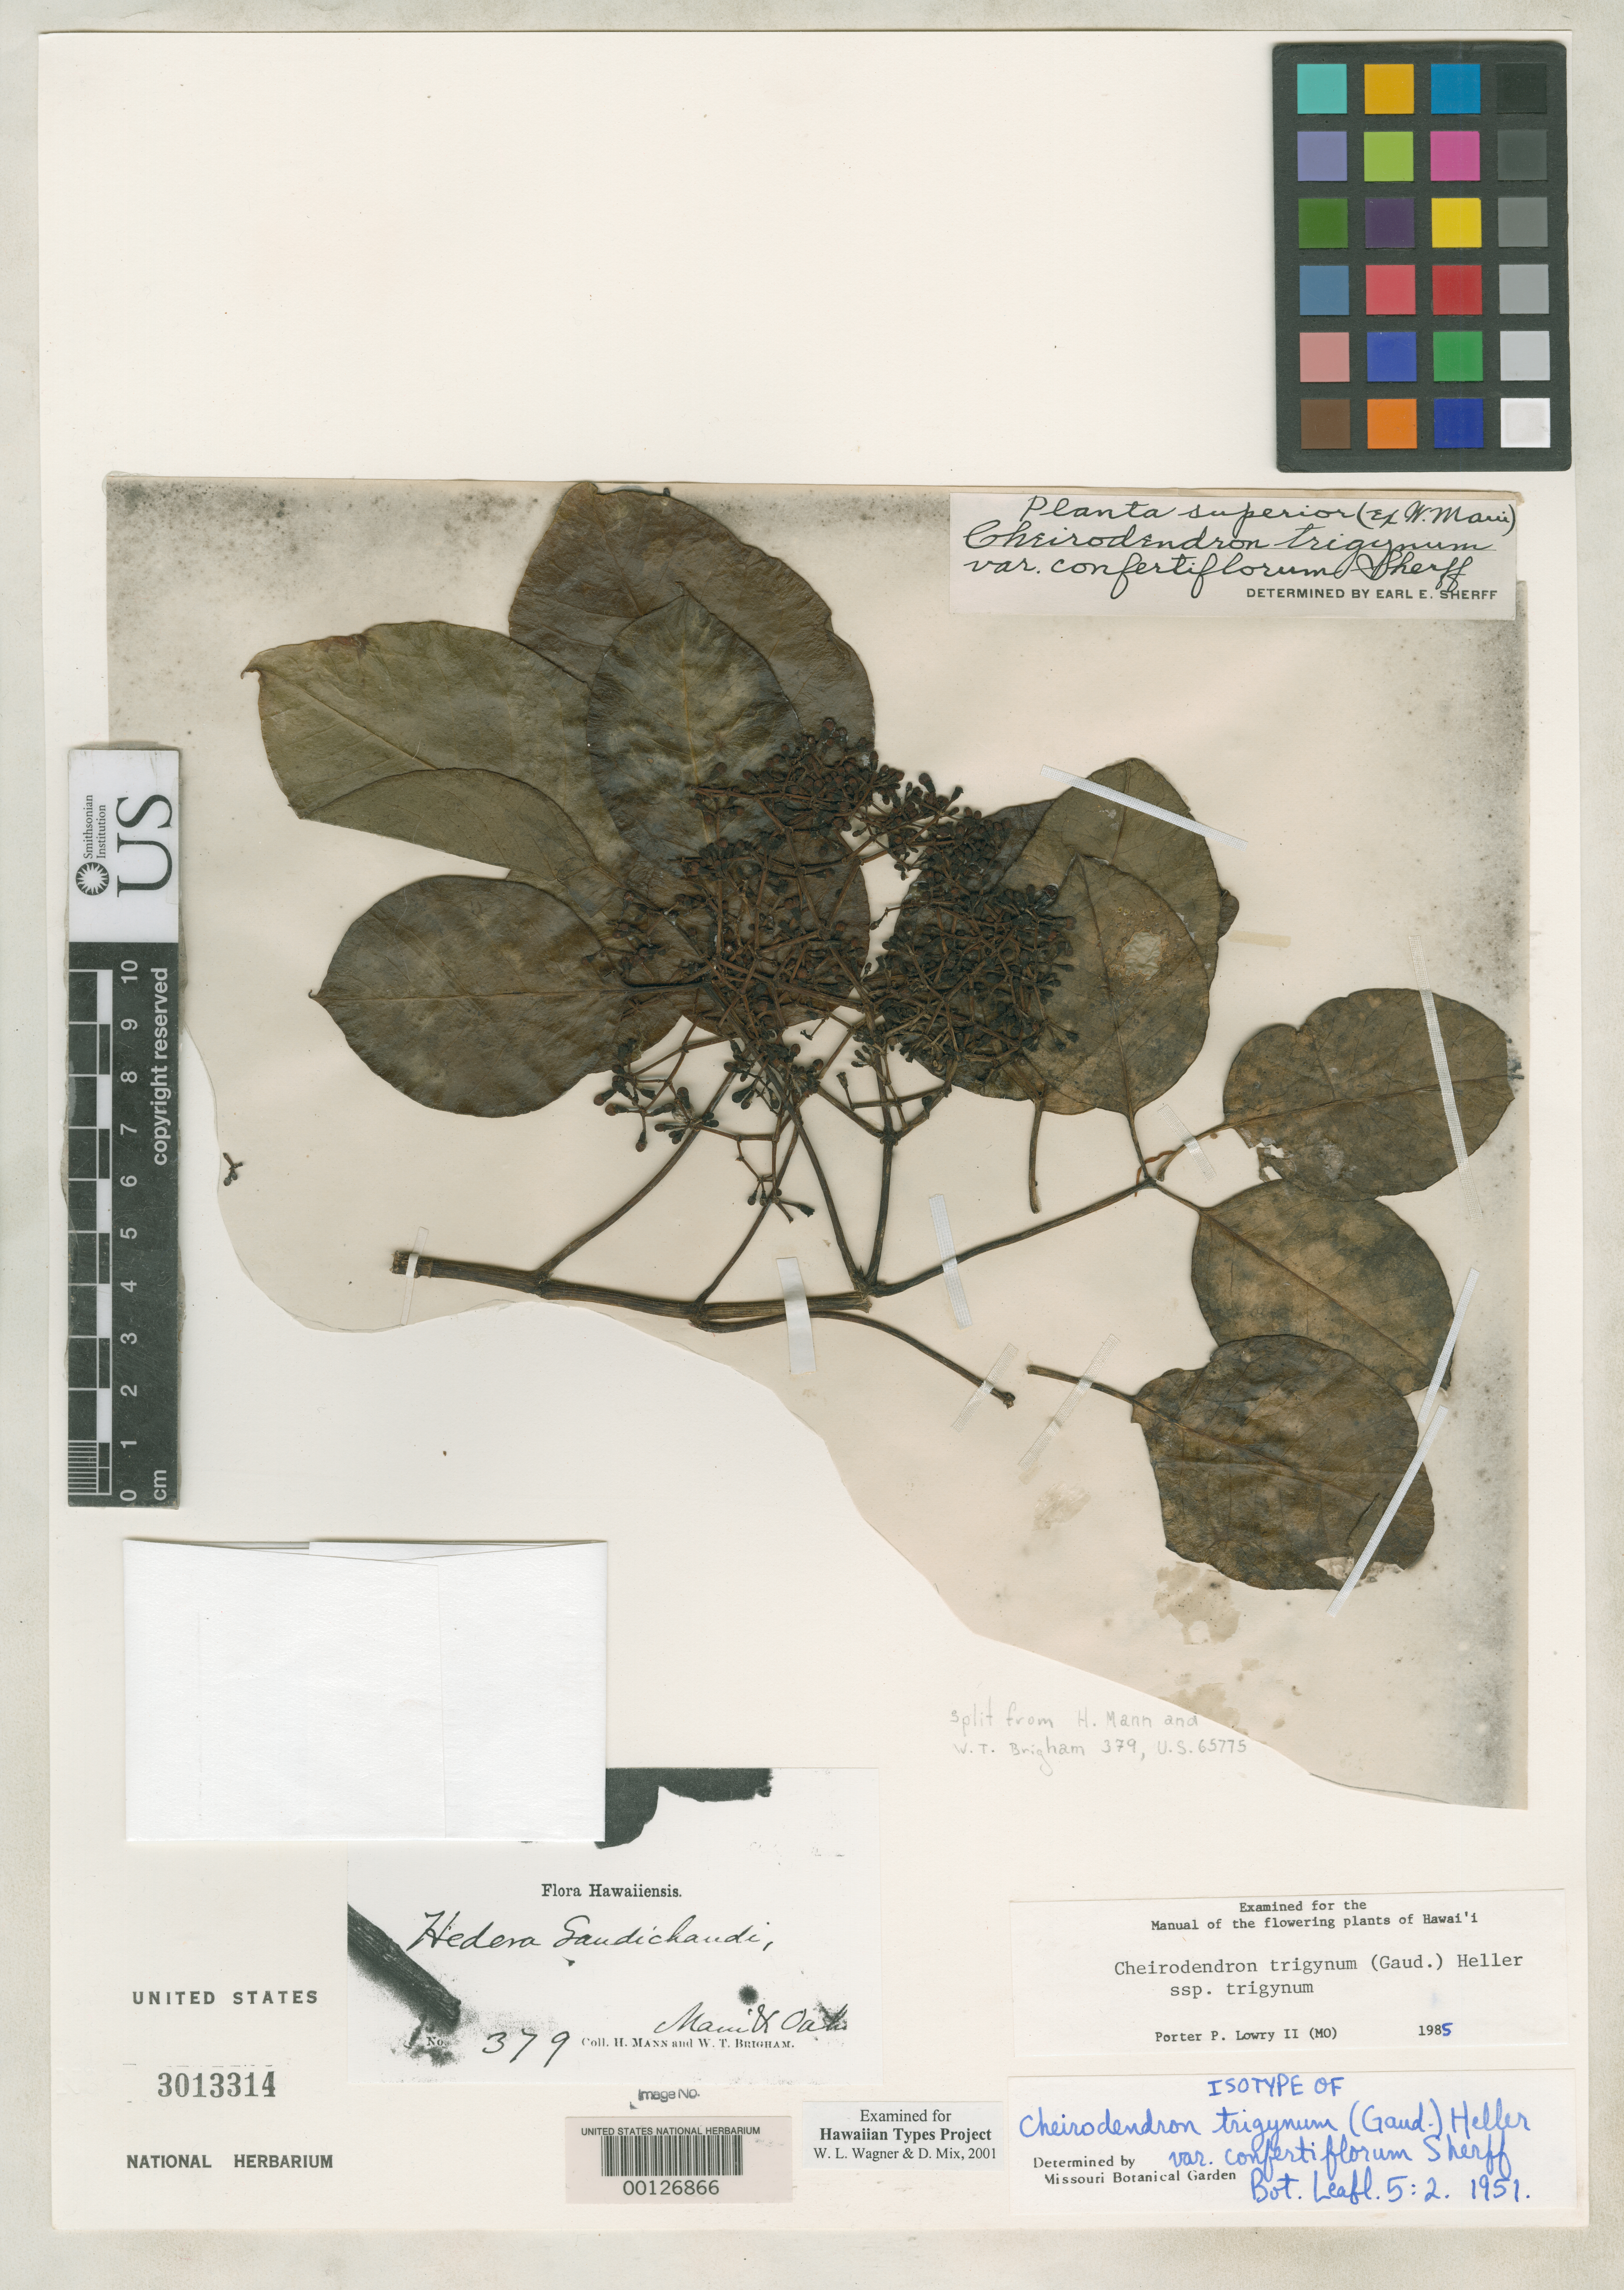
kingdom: Plantae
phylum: Tracheophyta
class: Magnoliopsida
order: Apiales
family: Araliaceae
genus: Cheirodendron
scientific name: Cheirodendron trigynum var. confertilorum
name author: Sherff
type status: Isotype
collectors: H. Mann & W. T. Brigham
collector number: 379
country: United States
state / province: Hawaii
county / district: Maui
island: Maui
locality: West Maui Island.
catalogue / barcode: US 3013314